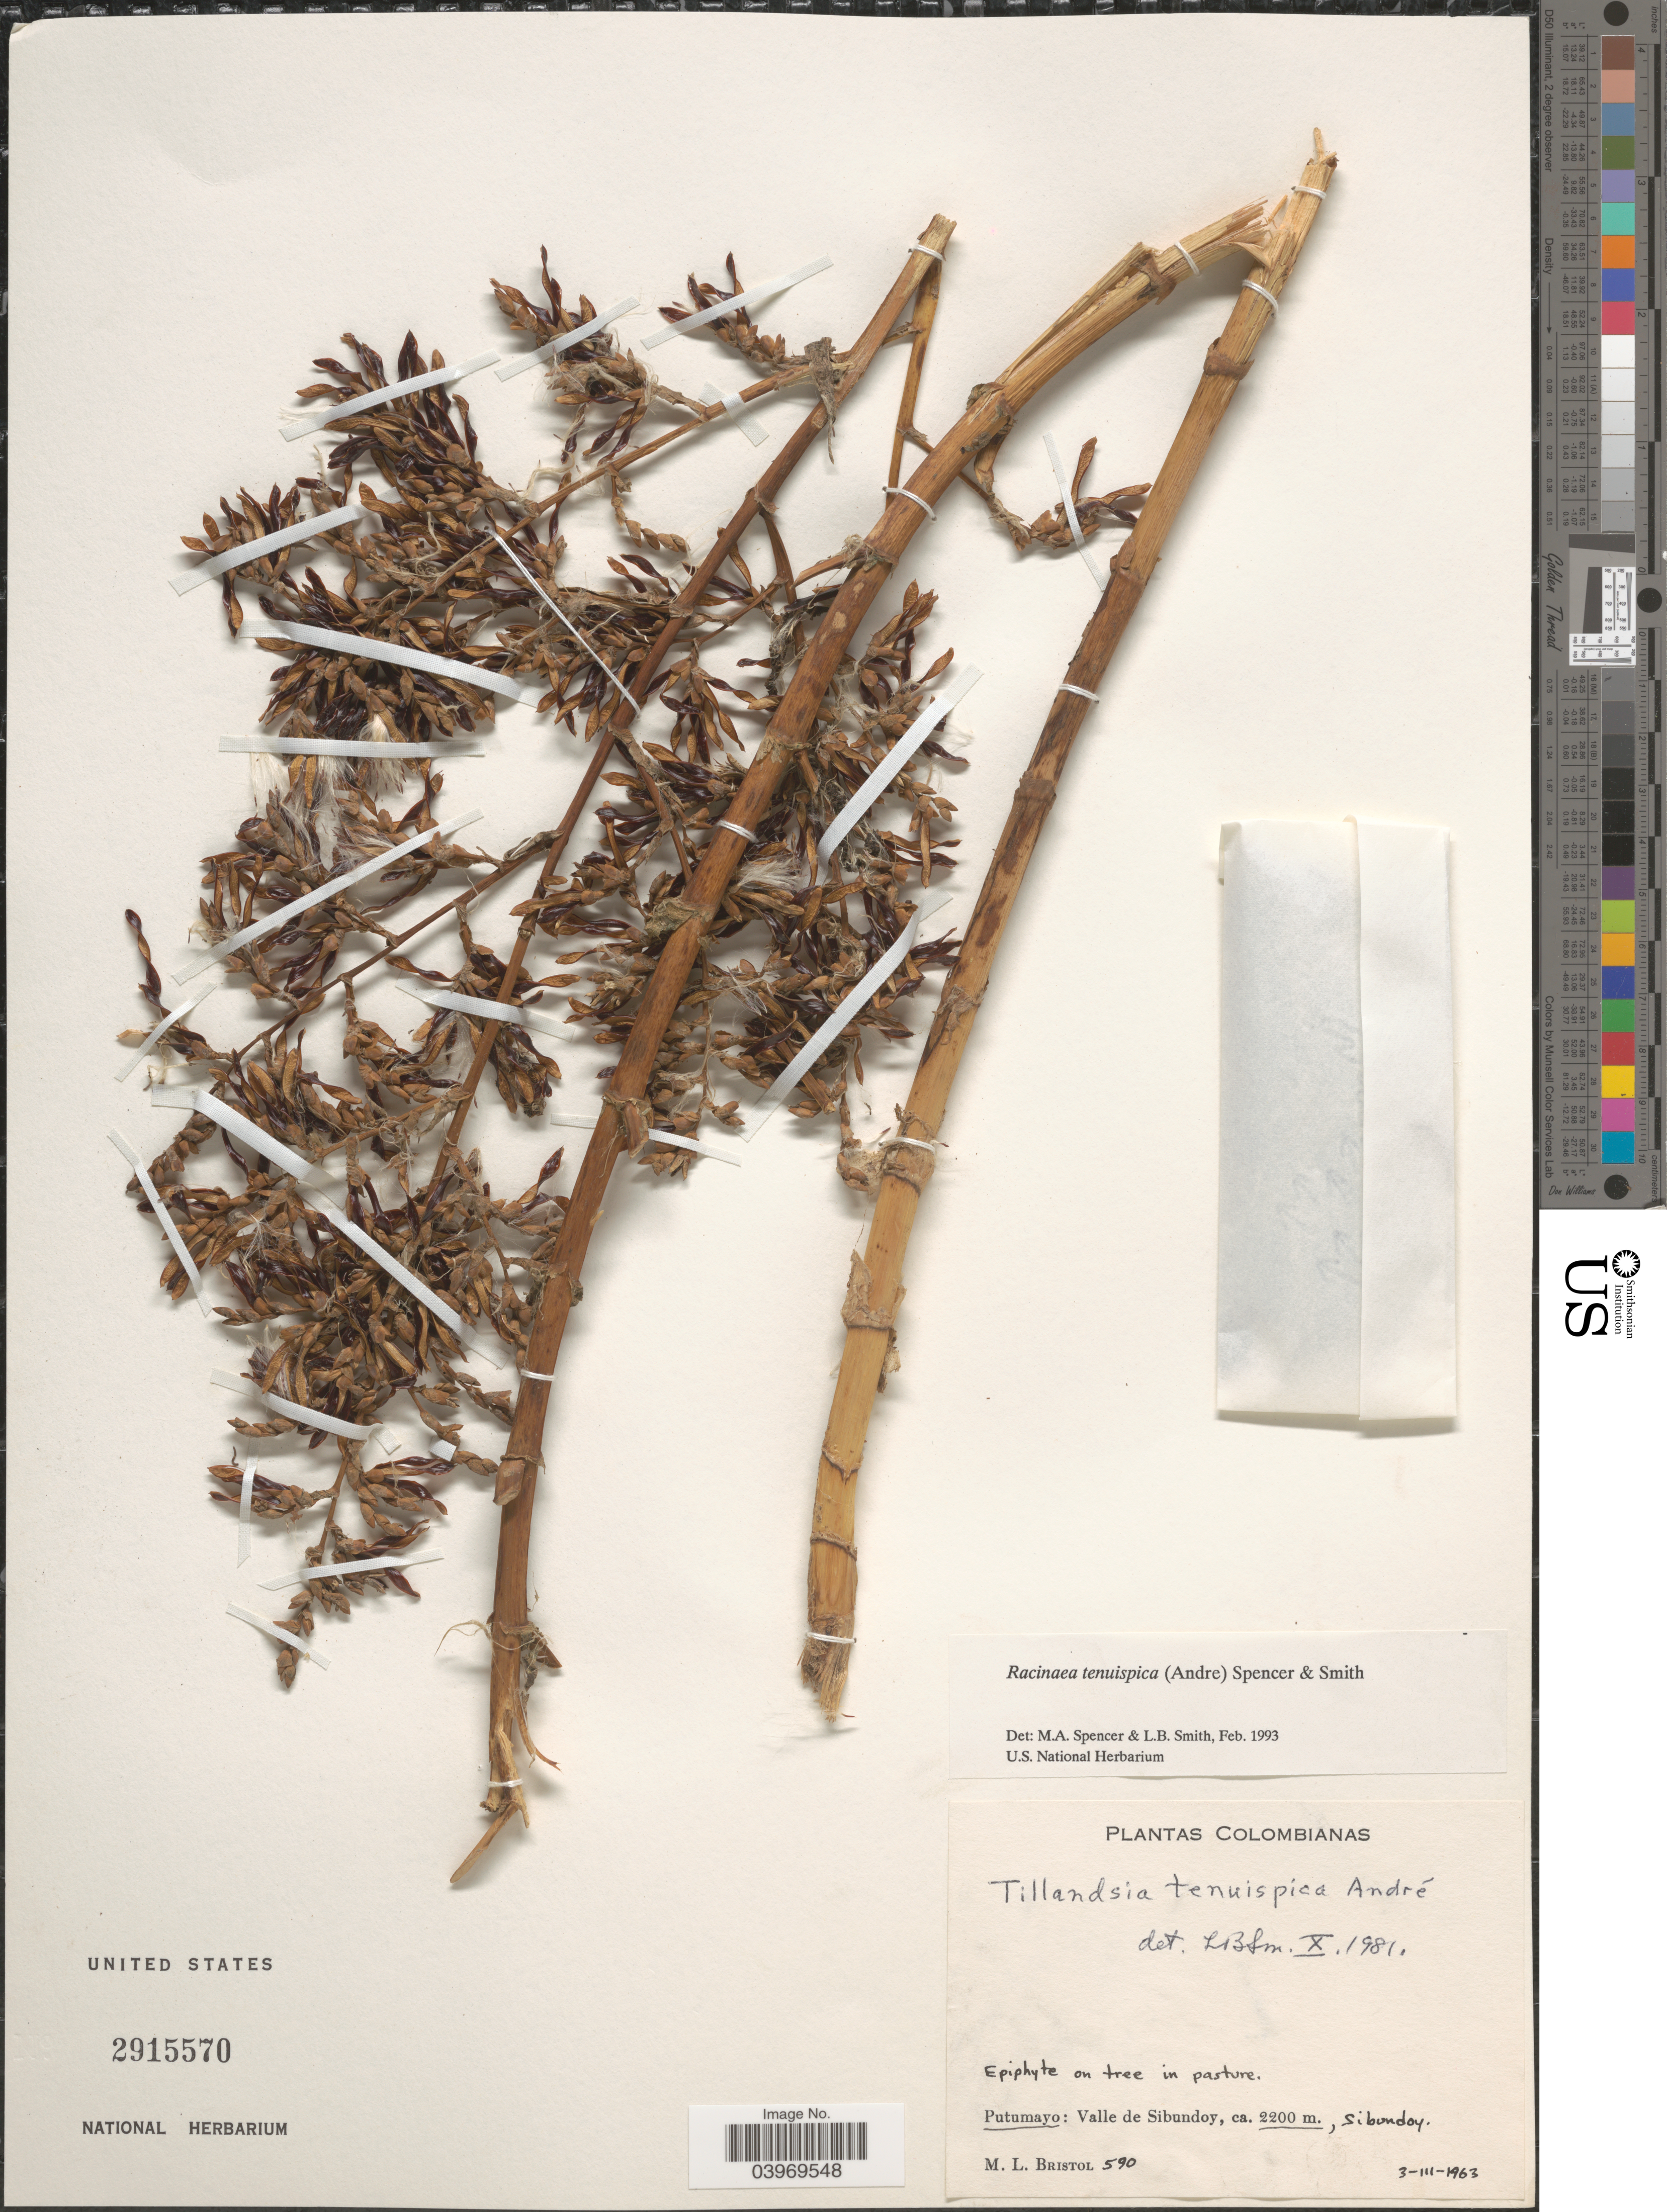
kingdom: Plantae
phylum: Tracheophyta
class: Liliopsida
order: Poales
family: Bromeliaceae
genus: Racinaea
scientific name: Racinaea tenuispica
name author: (André) M.A. Spencer & L.B. Sm.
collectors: M. L. Bristol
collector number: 590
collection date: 1963-03-03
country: Colombia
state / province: Putumayo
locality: Valle de Sibundoy, Sibundoy.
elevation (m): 2200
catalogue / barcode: US 2915570